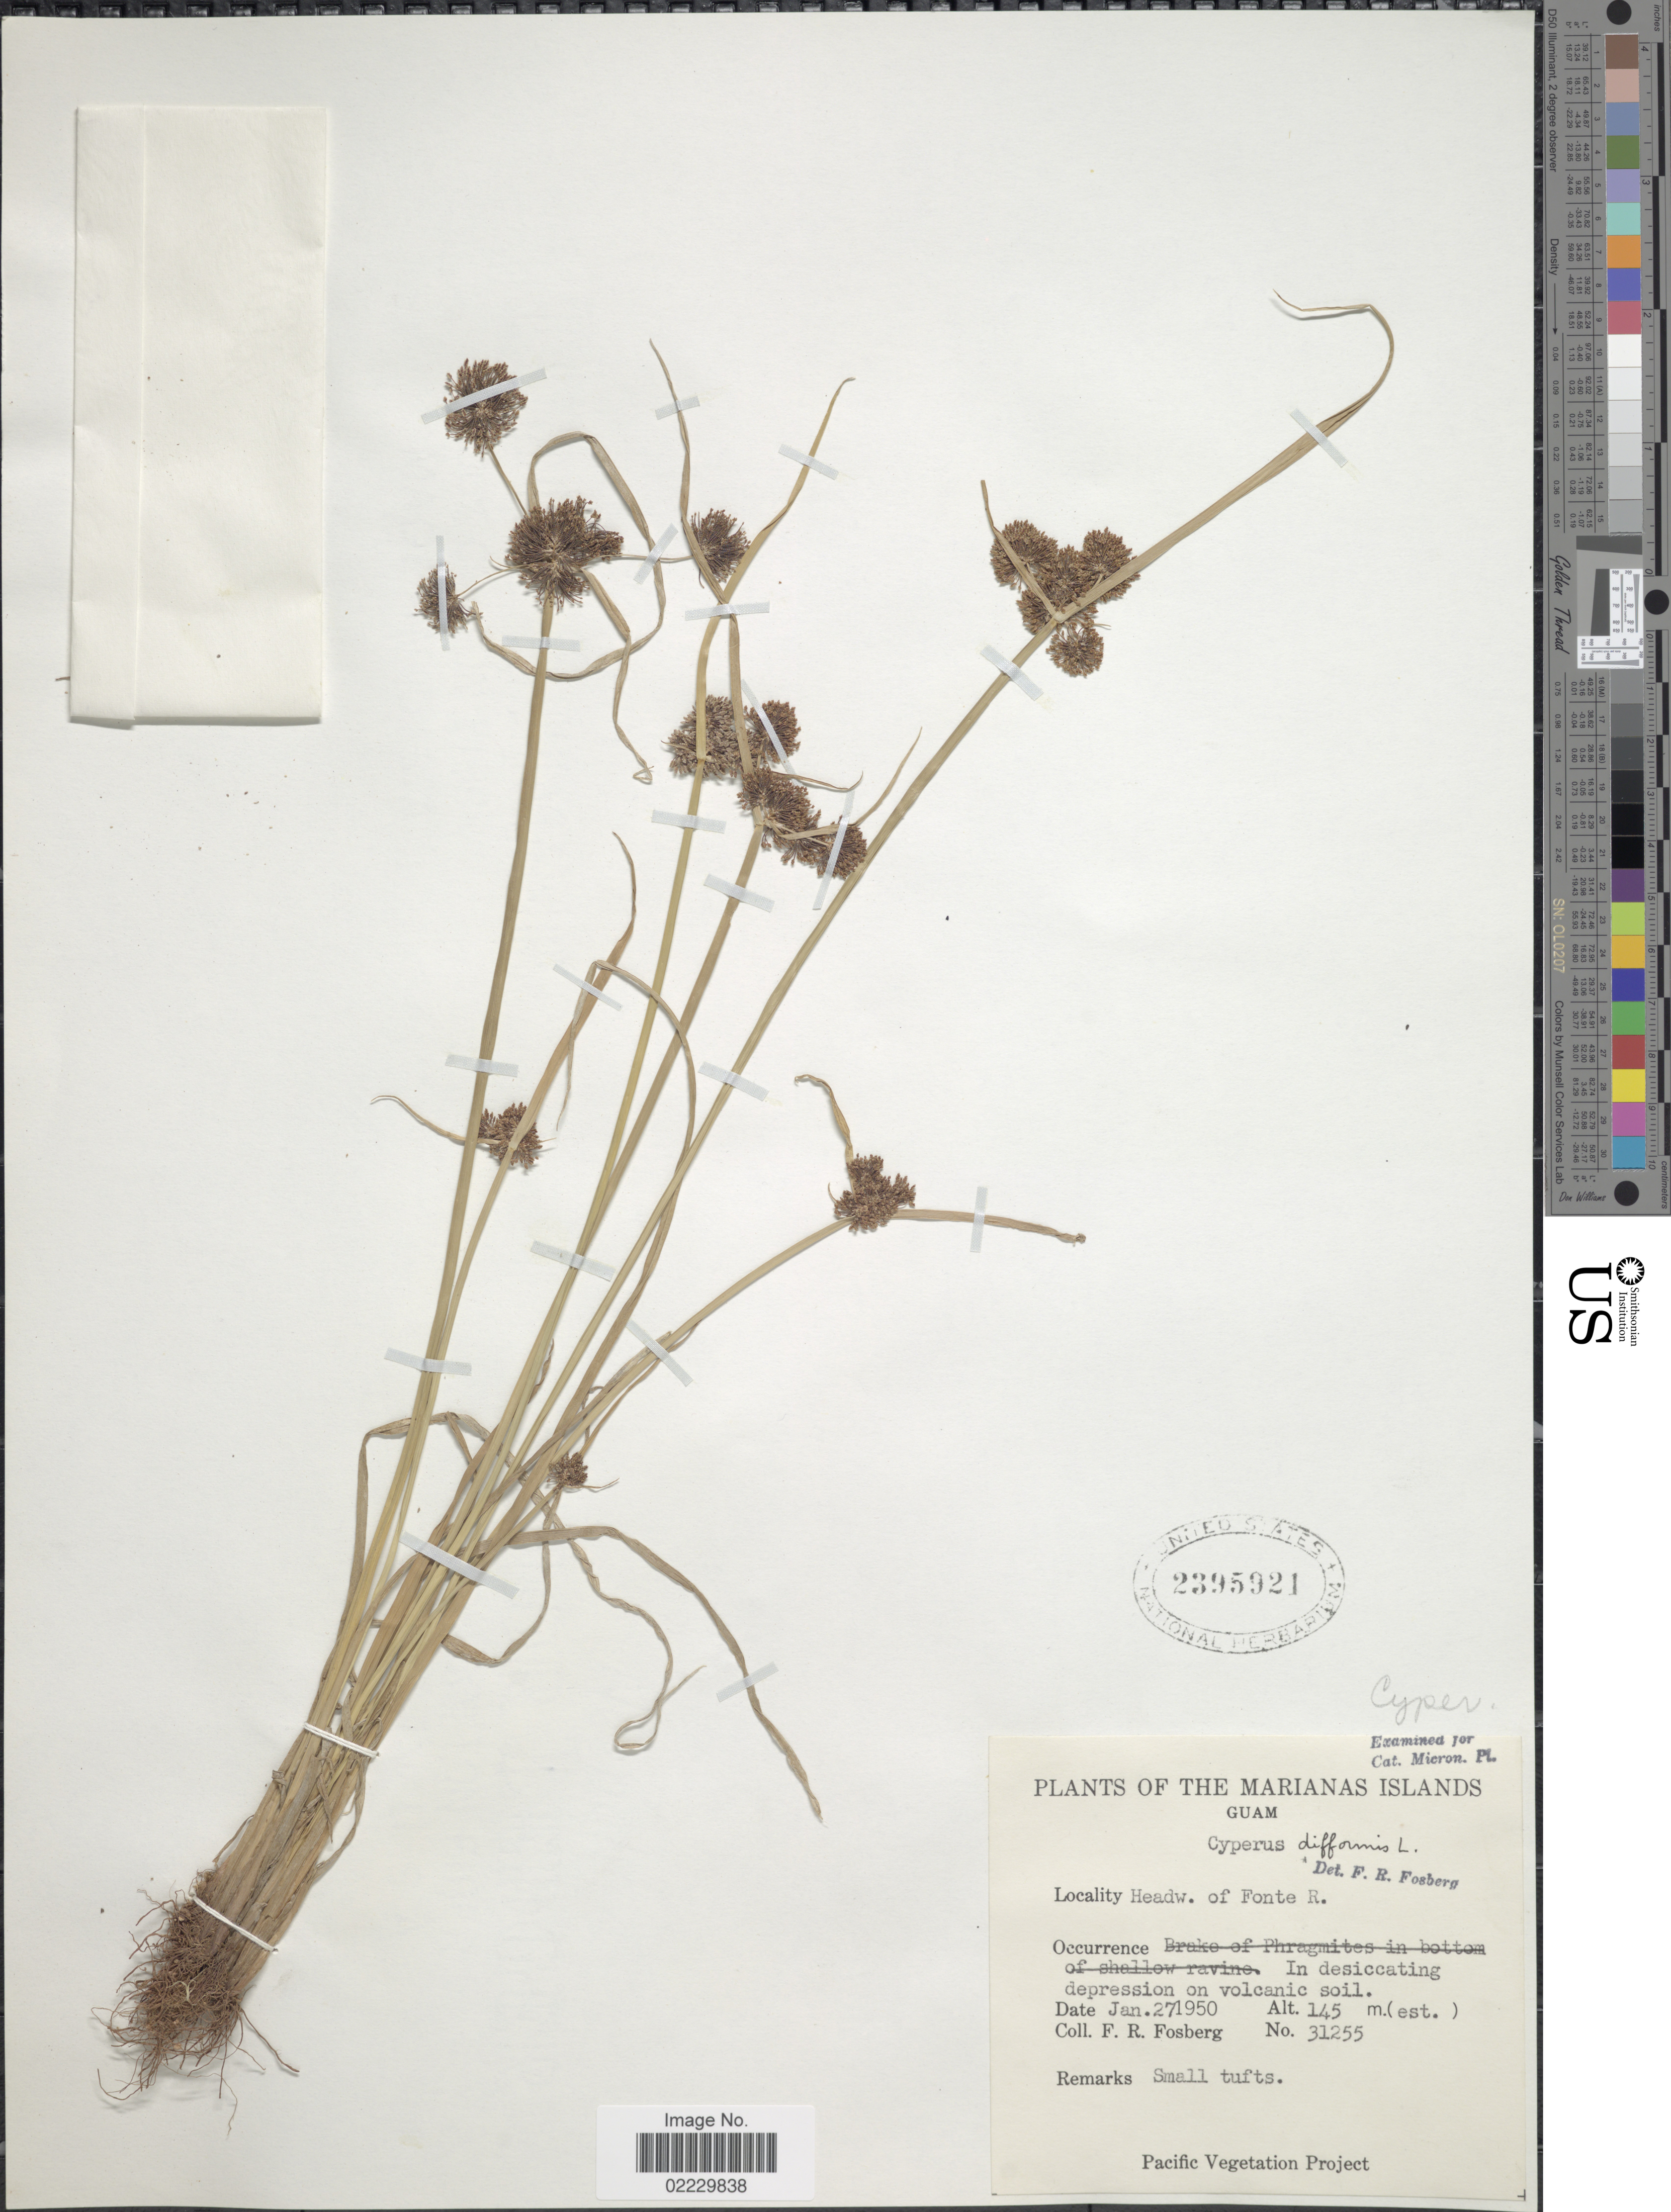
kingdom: Plantae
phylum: Tracheophyta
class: Liliopsida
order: Poales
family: Cyperaceae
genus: Cyperus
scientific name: Cyperus difformis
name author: L.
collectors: F. R. Fosberg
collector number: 31255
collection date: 1950-01-27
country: Northern Mariana Islands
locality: Marianas Islands. Guam. Headw. of Fonte R.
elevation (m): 145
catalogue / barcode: US 2395921